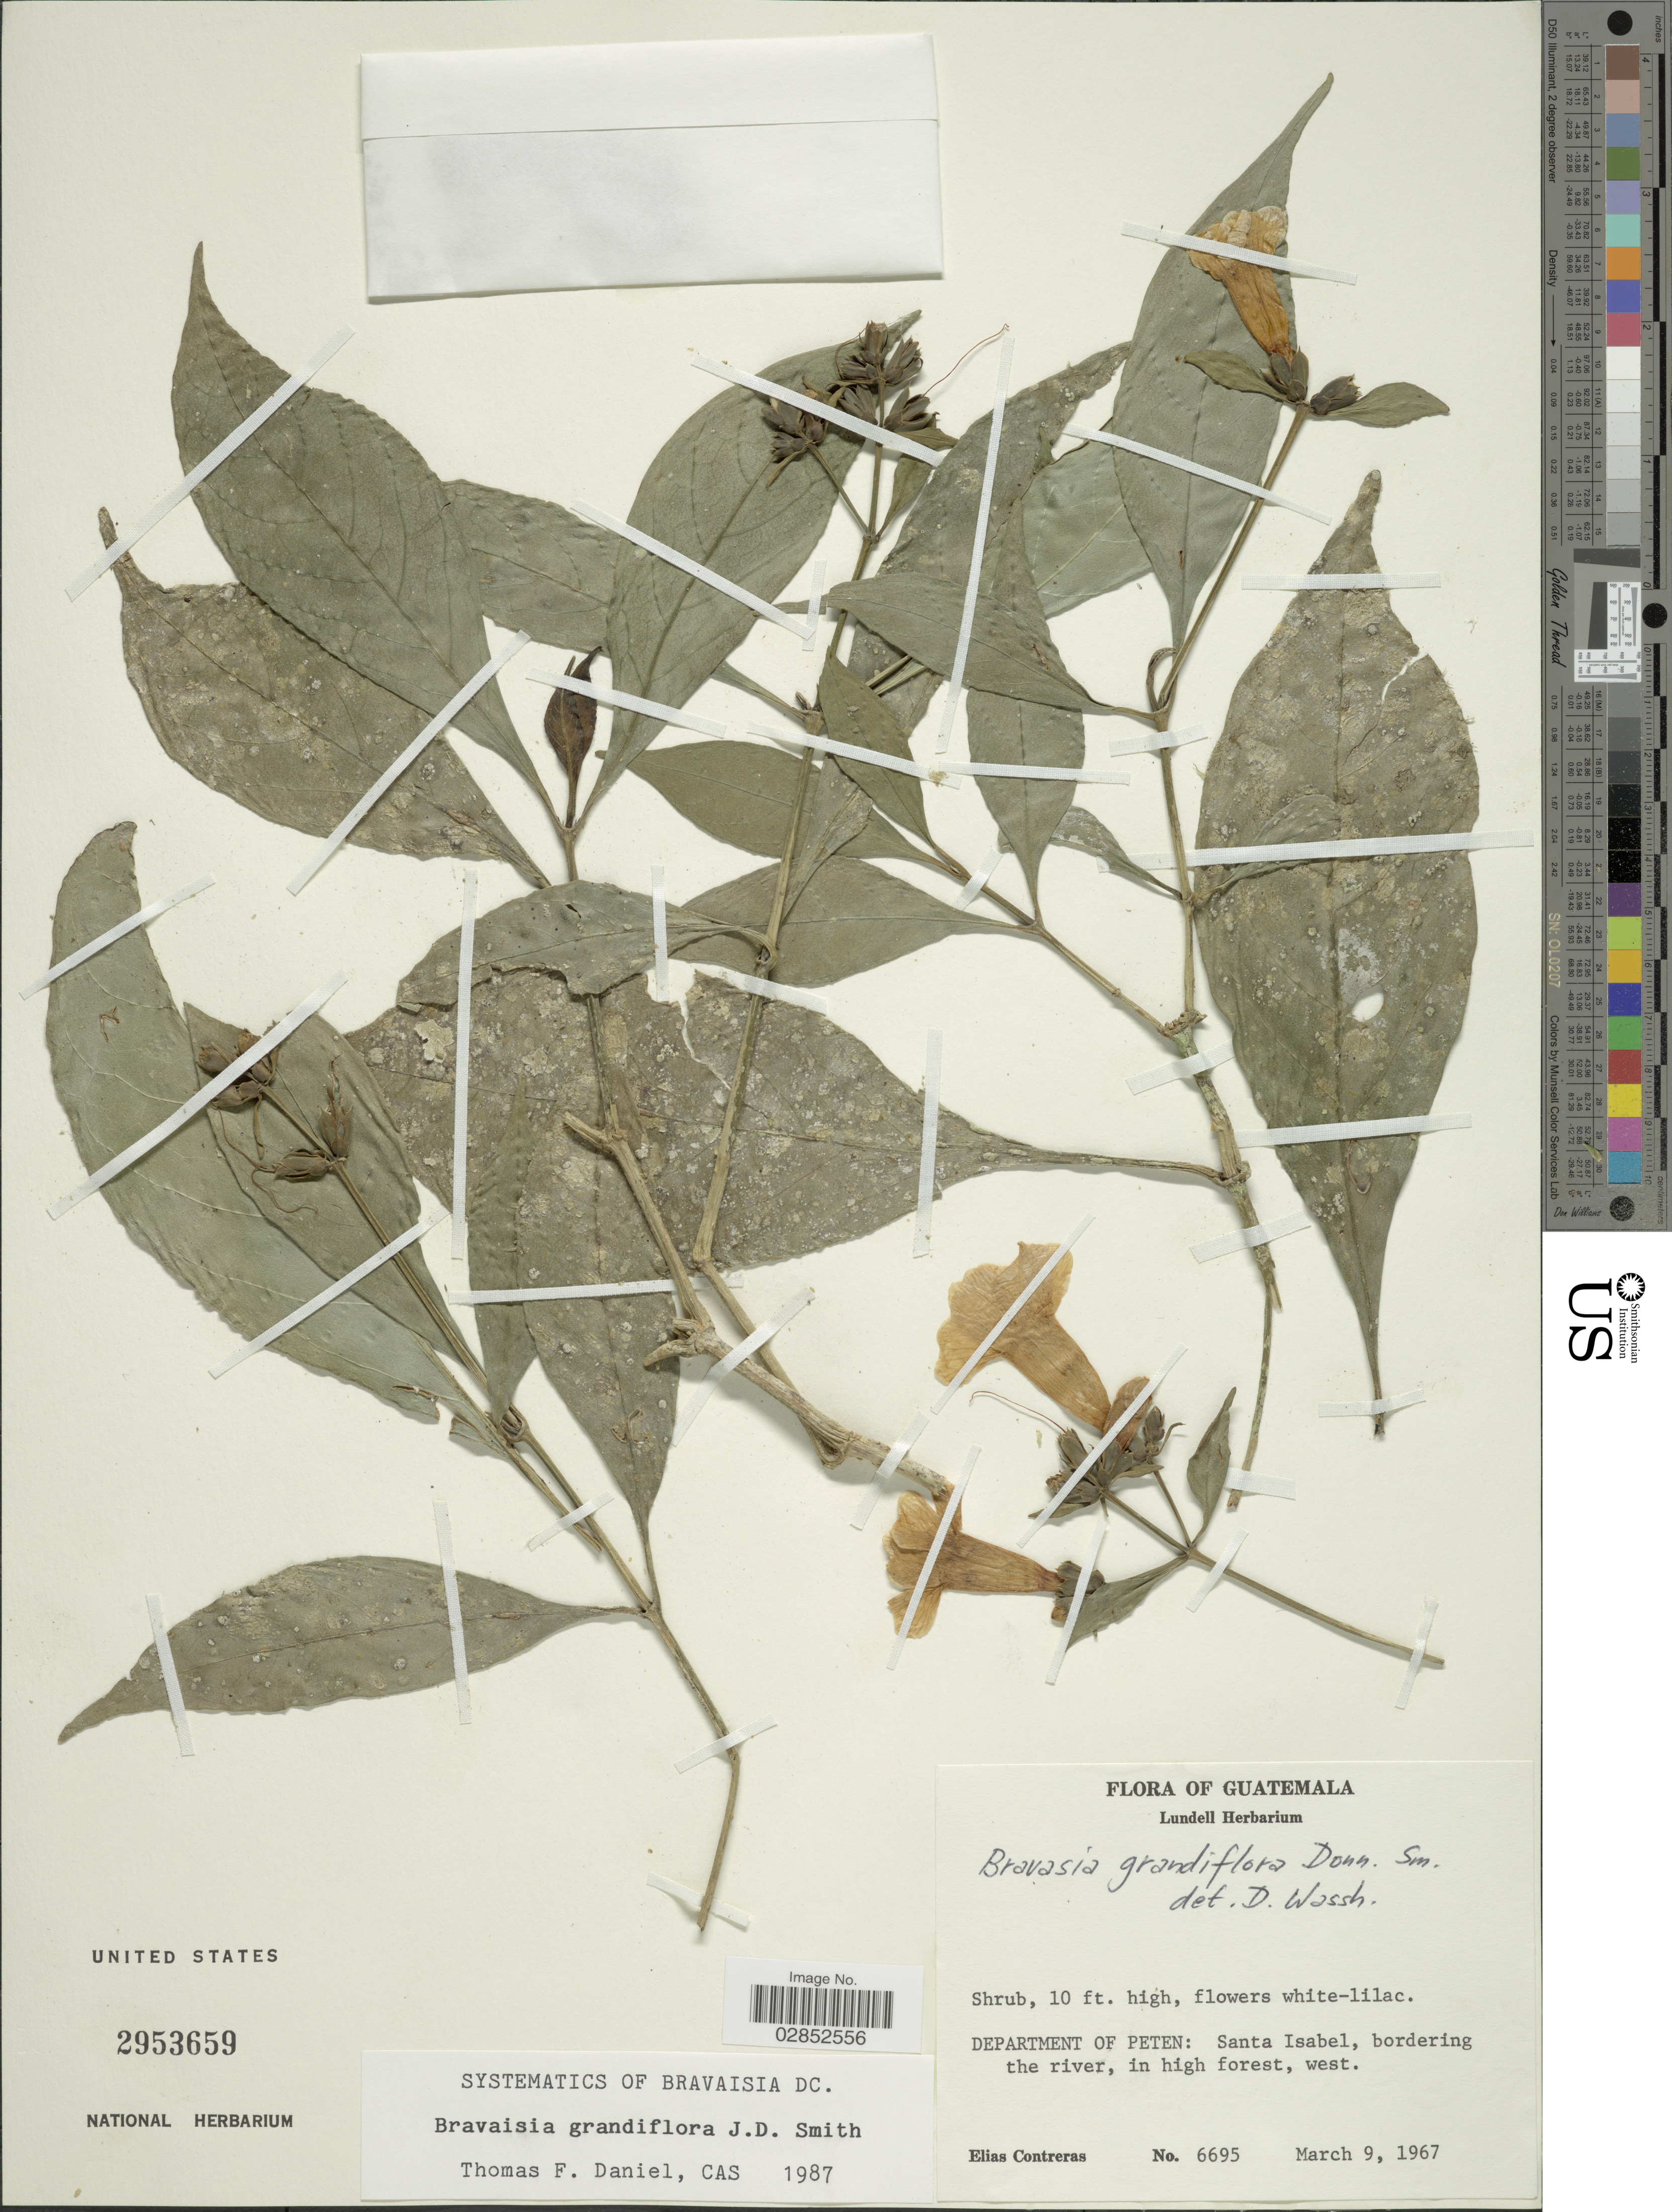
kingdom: Plantae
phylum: Tracheophyta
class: Magnoliopsida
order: Lamiales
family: Acanthaceae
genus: Bravaisia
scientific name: Bravaisia grandiflora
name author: Donn. Sm.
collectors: E. Contreras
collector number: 6695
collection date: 1967-03-09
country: Guatemala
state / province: El Petén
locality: Department of Peten: Santa Isabel, bordering the river.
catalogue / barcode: US 2953659